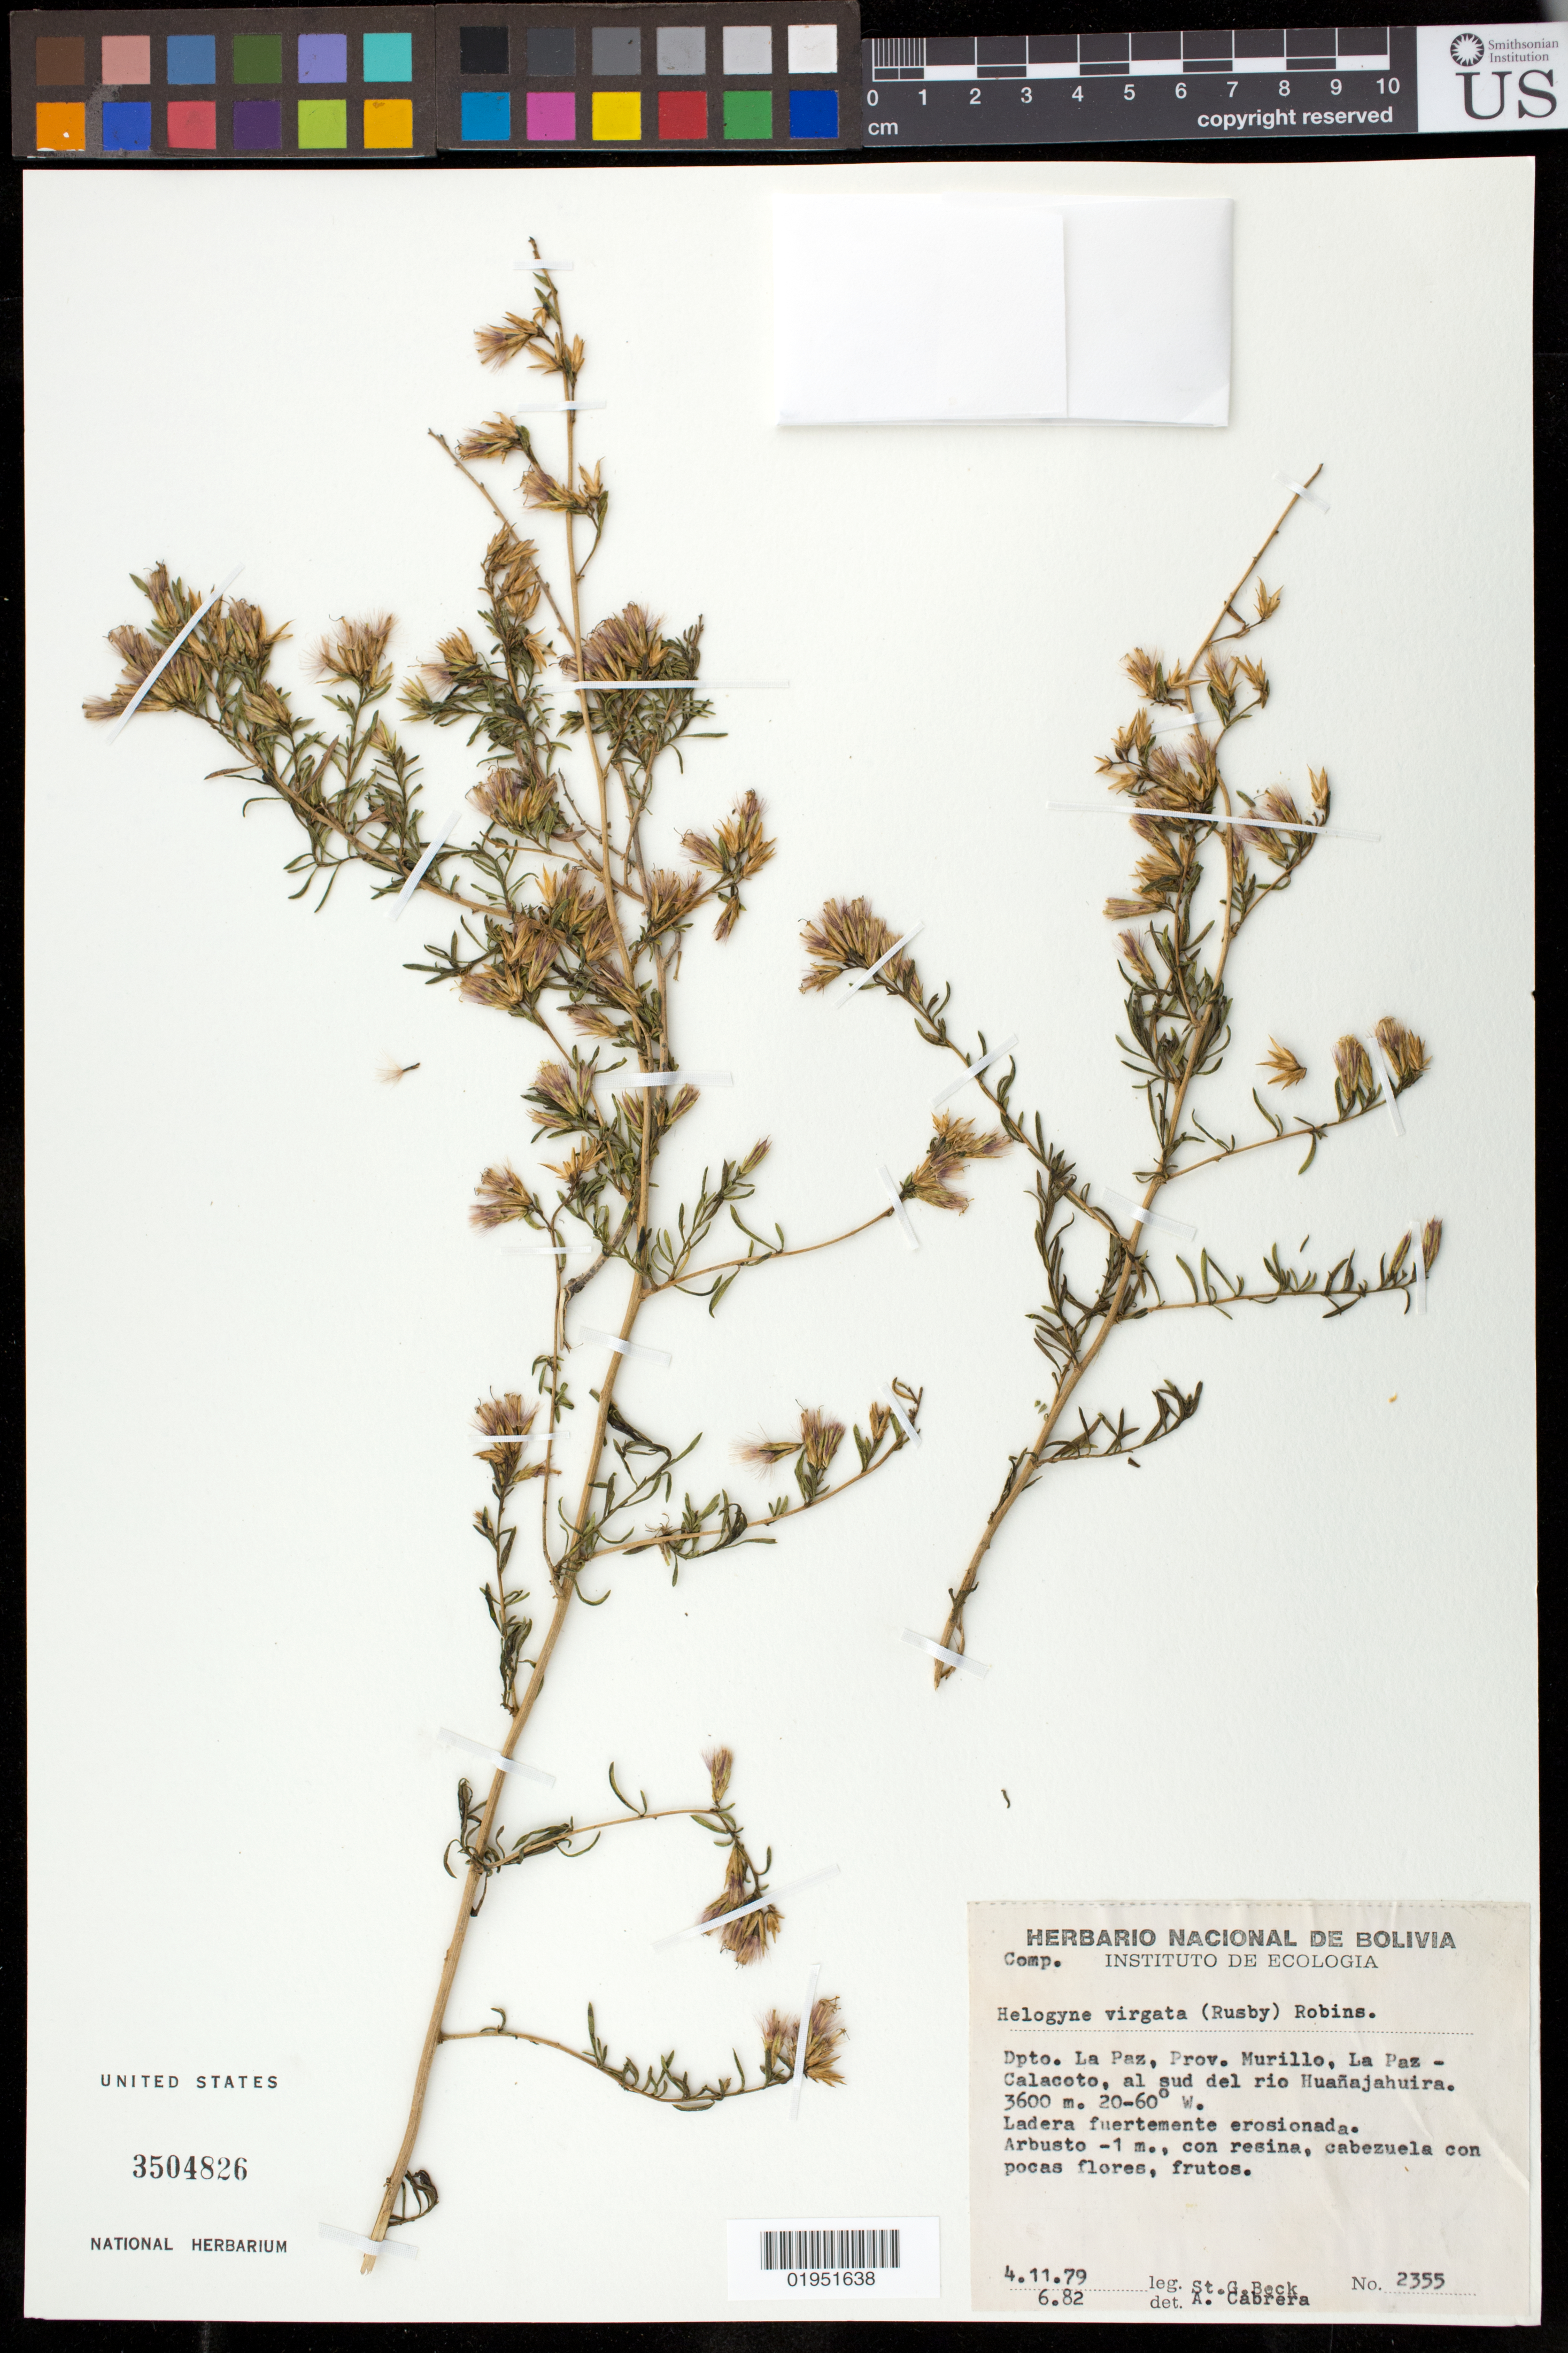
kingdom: Plantae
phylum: Tracheophyta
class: Magnoliopsida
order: Asterales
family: Asteraceae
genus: Helogyne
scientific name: Helogyne virgata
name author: (Rusby) B.L. Rob.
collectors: S. G. Beck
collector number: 2355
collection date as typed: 4 Nov 1979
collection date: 1979-11-04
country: Bolivia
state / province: La Paz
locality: Prov. Murillo, La Paz-Calacoto, al sud del rio Huanajahuira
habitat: Ladera fuertemente erosionada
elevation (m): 3600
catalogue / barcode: US 3504826